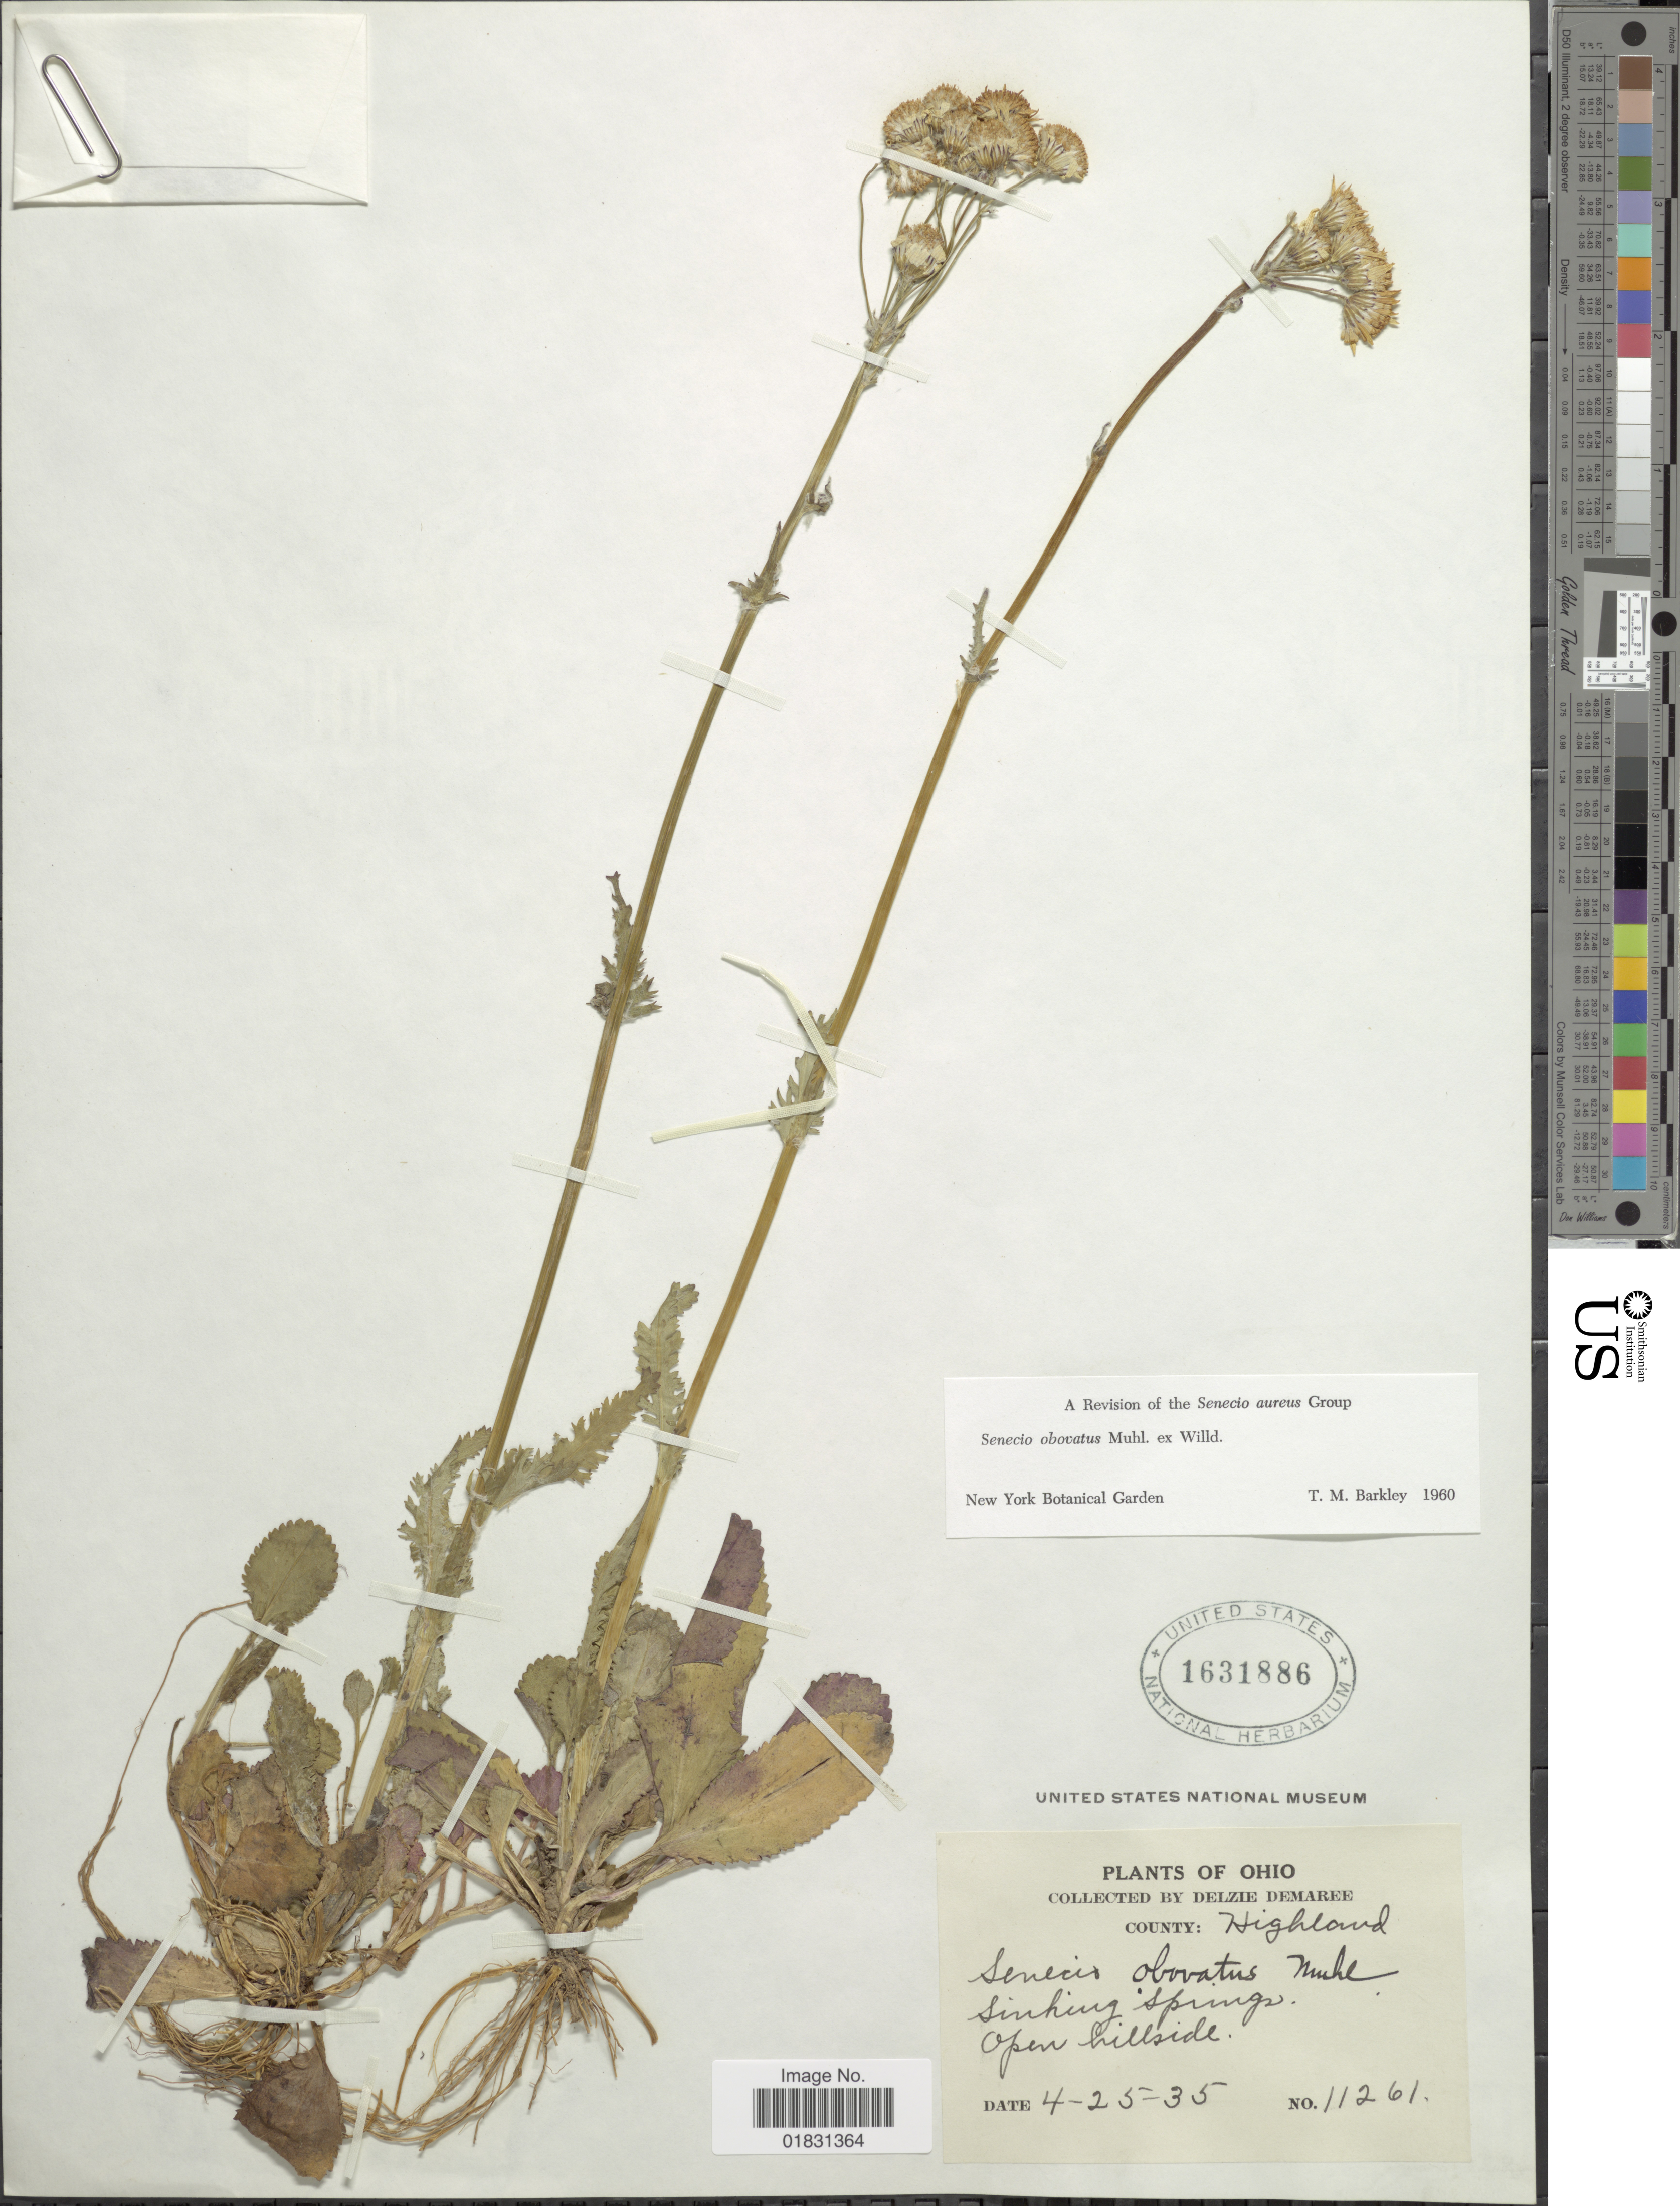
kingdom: Plantae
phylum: Tracheophyta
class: Magnoliopsida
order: Asterales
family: Asteraceae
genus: Packera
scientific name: Packera obovata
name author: (Muhl. ex Willd.) W.A. Weber & Á. Löve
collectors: D. Demaree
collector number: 11261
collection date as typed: Transcribed d/m/y: 25/4/35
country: United States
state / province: Ohio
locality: County: Highland, Sinhing Springs, Open hillside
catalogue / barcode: US 1631886